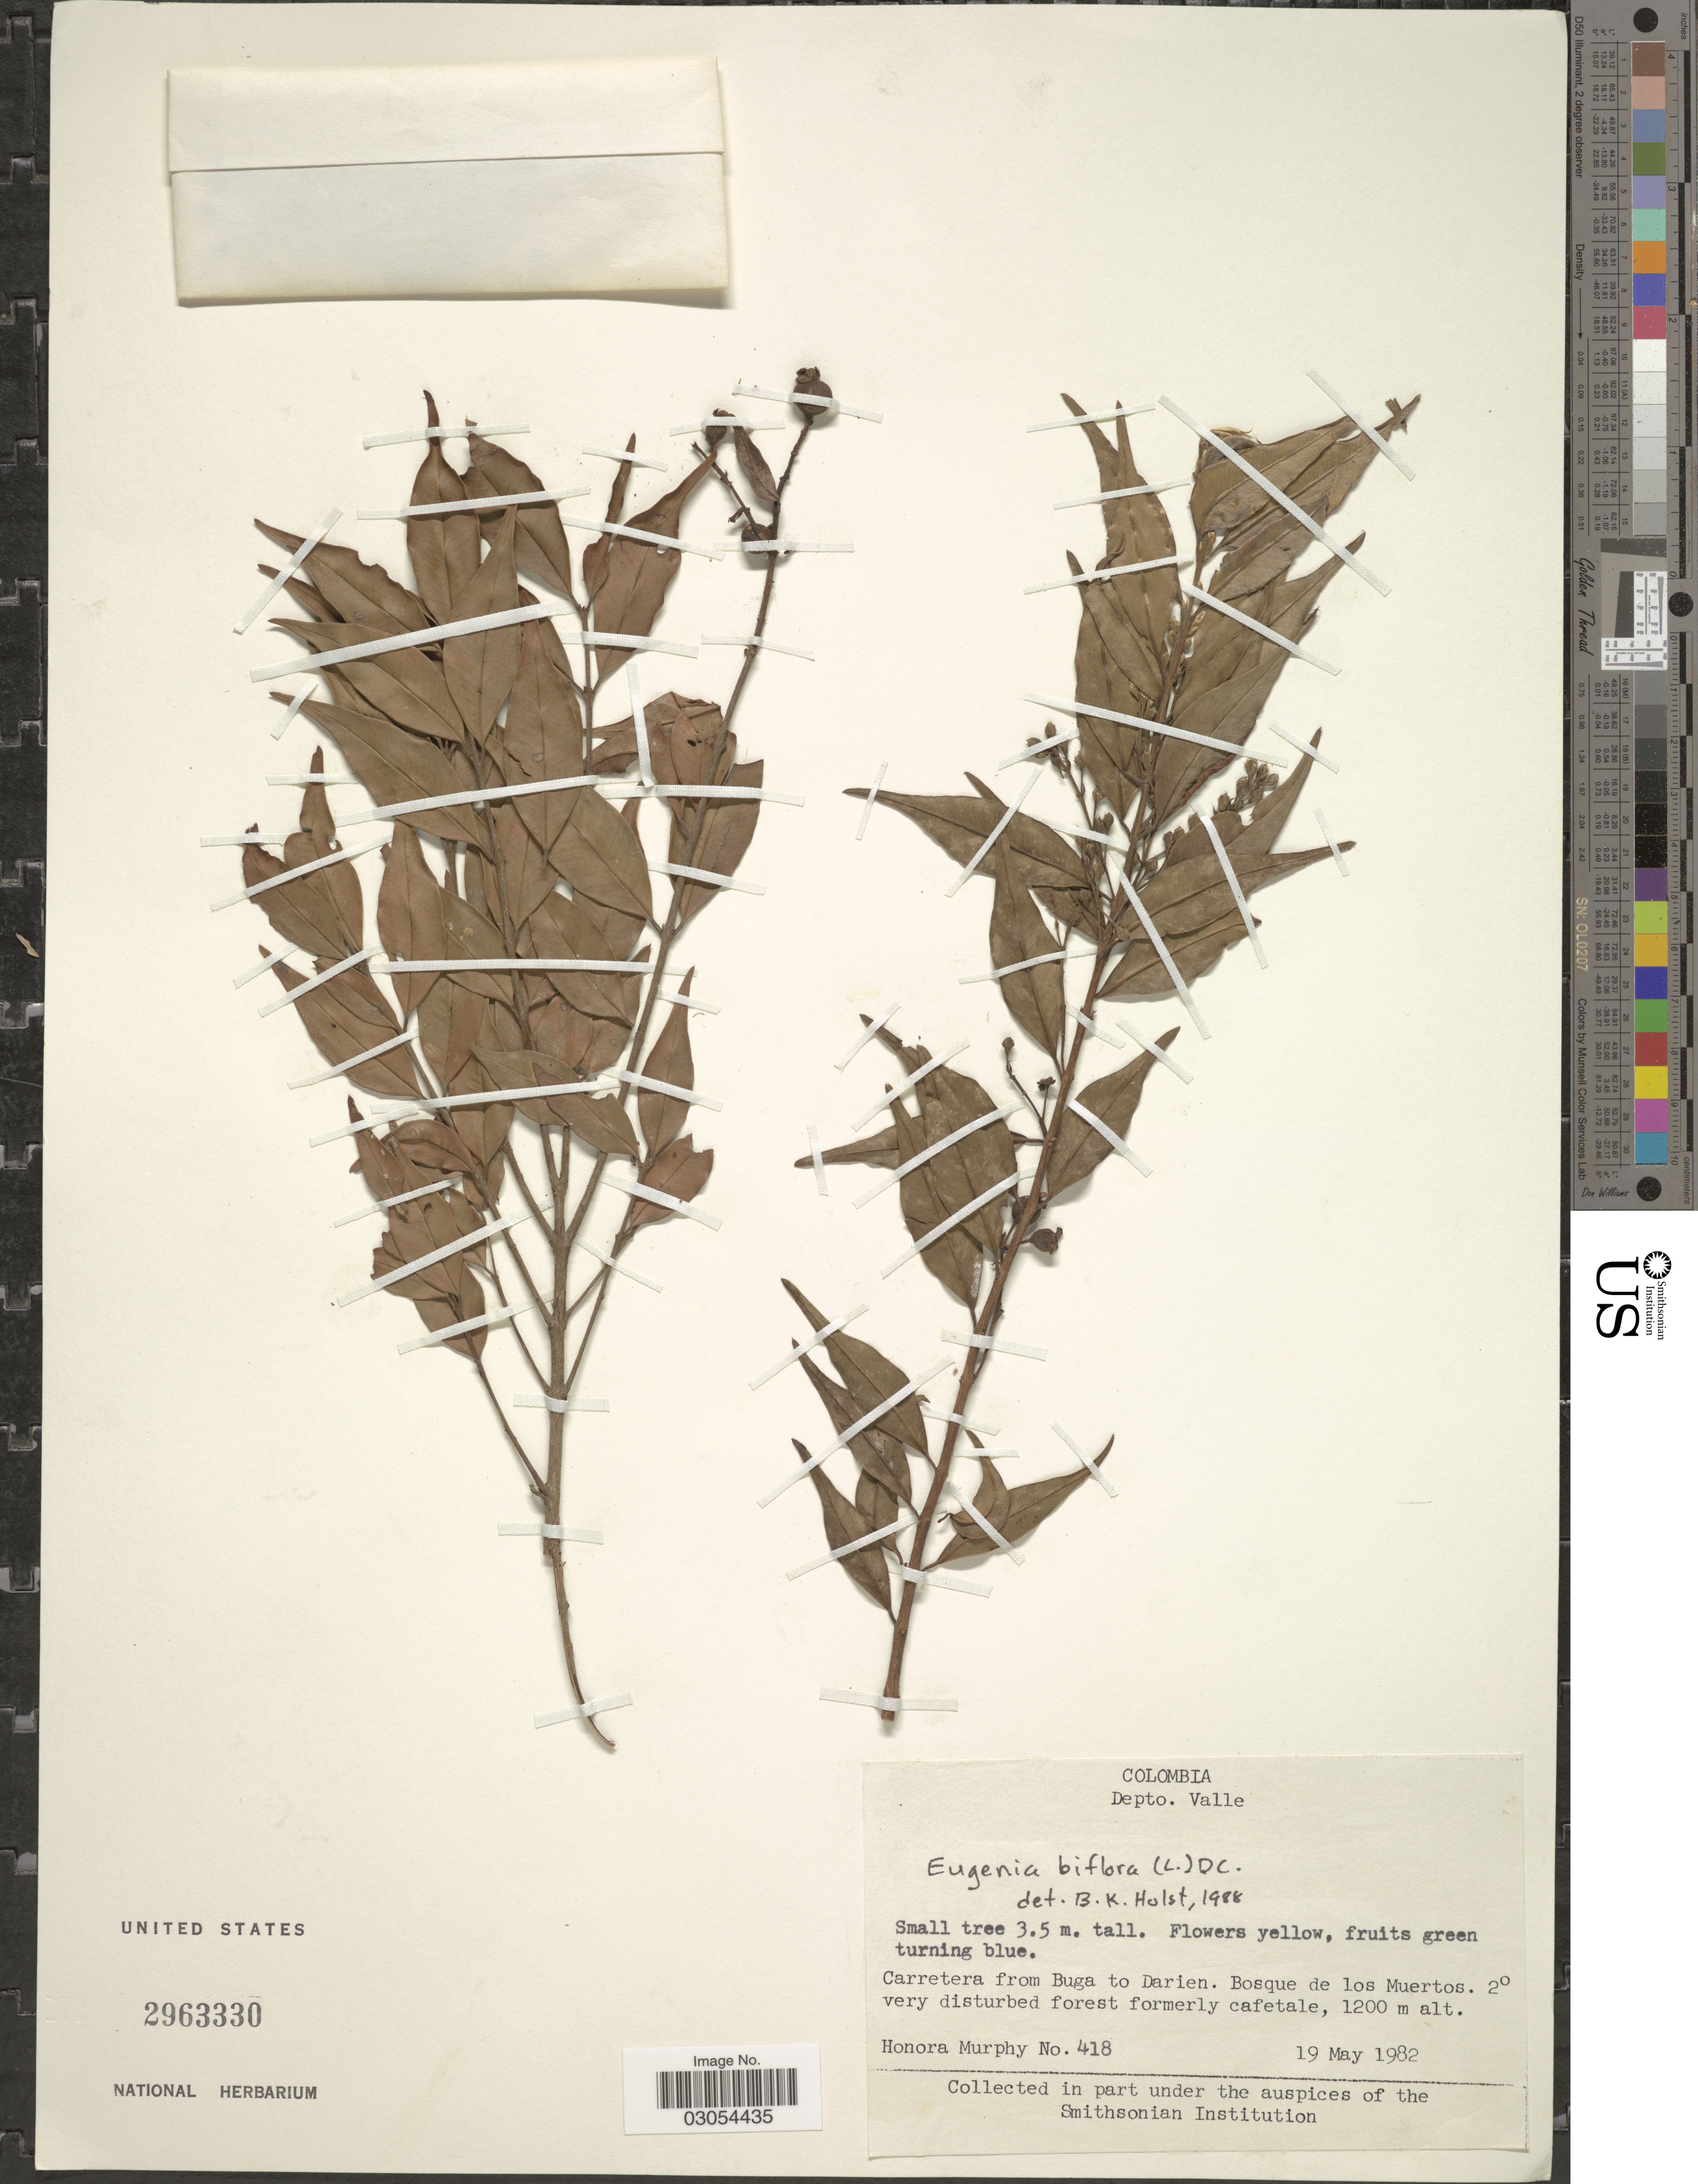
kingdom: Plantae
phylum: Tracheophyta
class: Magnoliopsida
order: Myrtales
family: Myrtaceae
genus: Eugenia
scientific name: Eugenia biflora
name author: (L.) DC.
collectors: H. Murphy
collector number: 418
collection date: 1982-05-19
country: Colombia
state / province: Valle del Cauca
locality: Depto. Valle. Carretera from Buga to Darien. Bosque de los Muertos.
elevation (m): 1200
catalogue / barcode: US 2963330